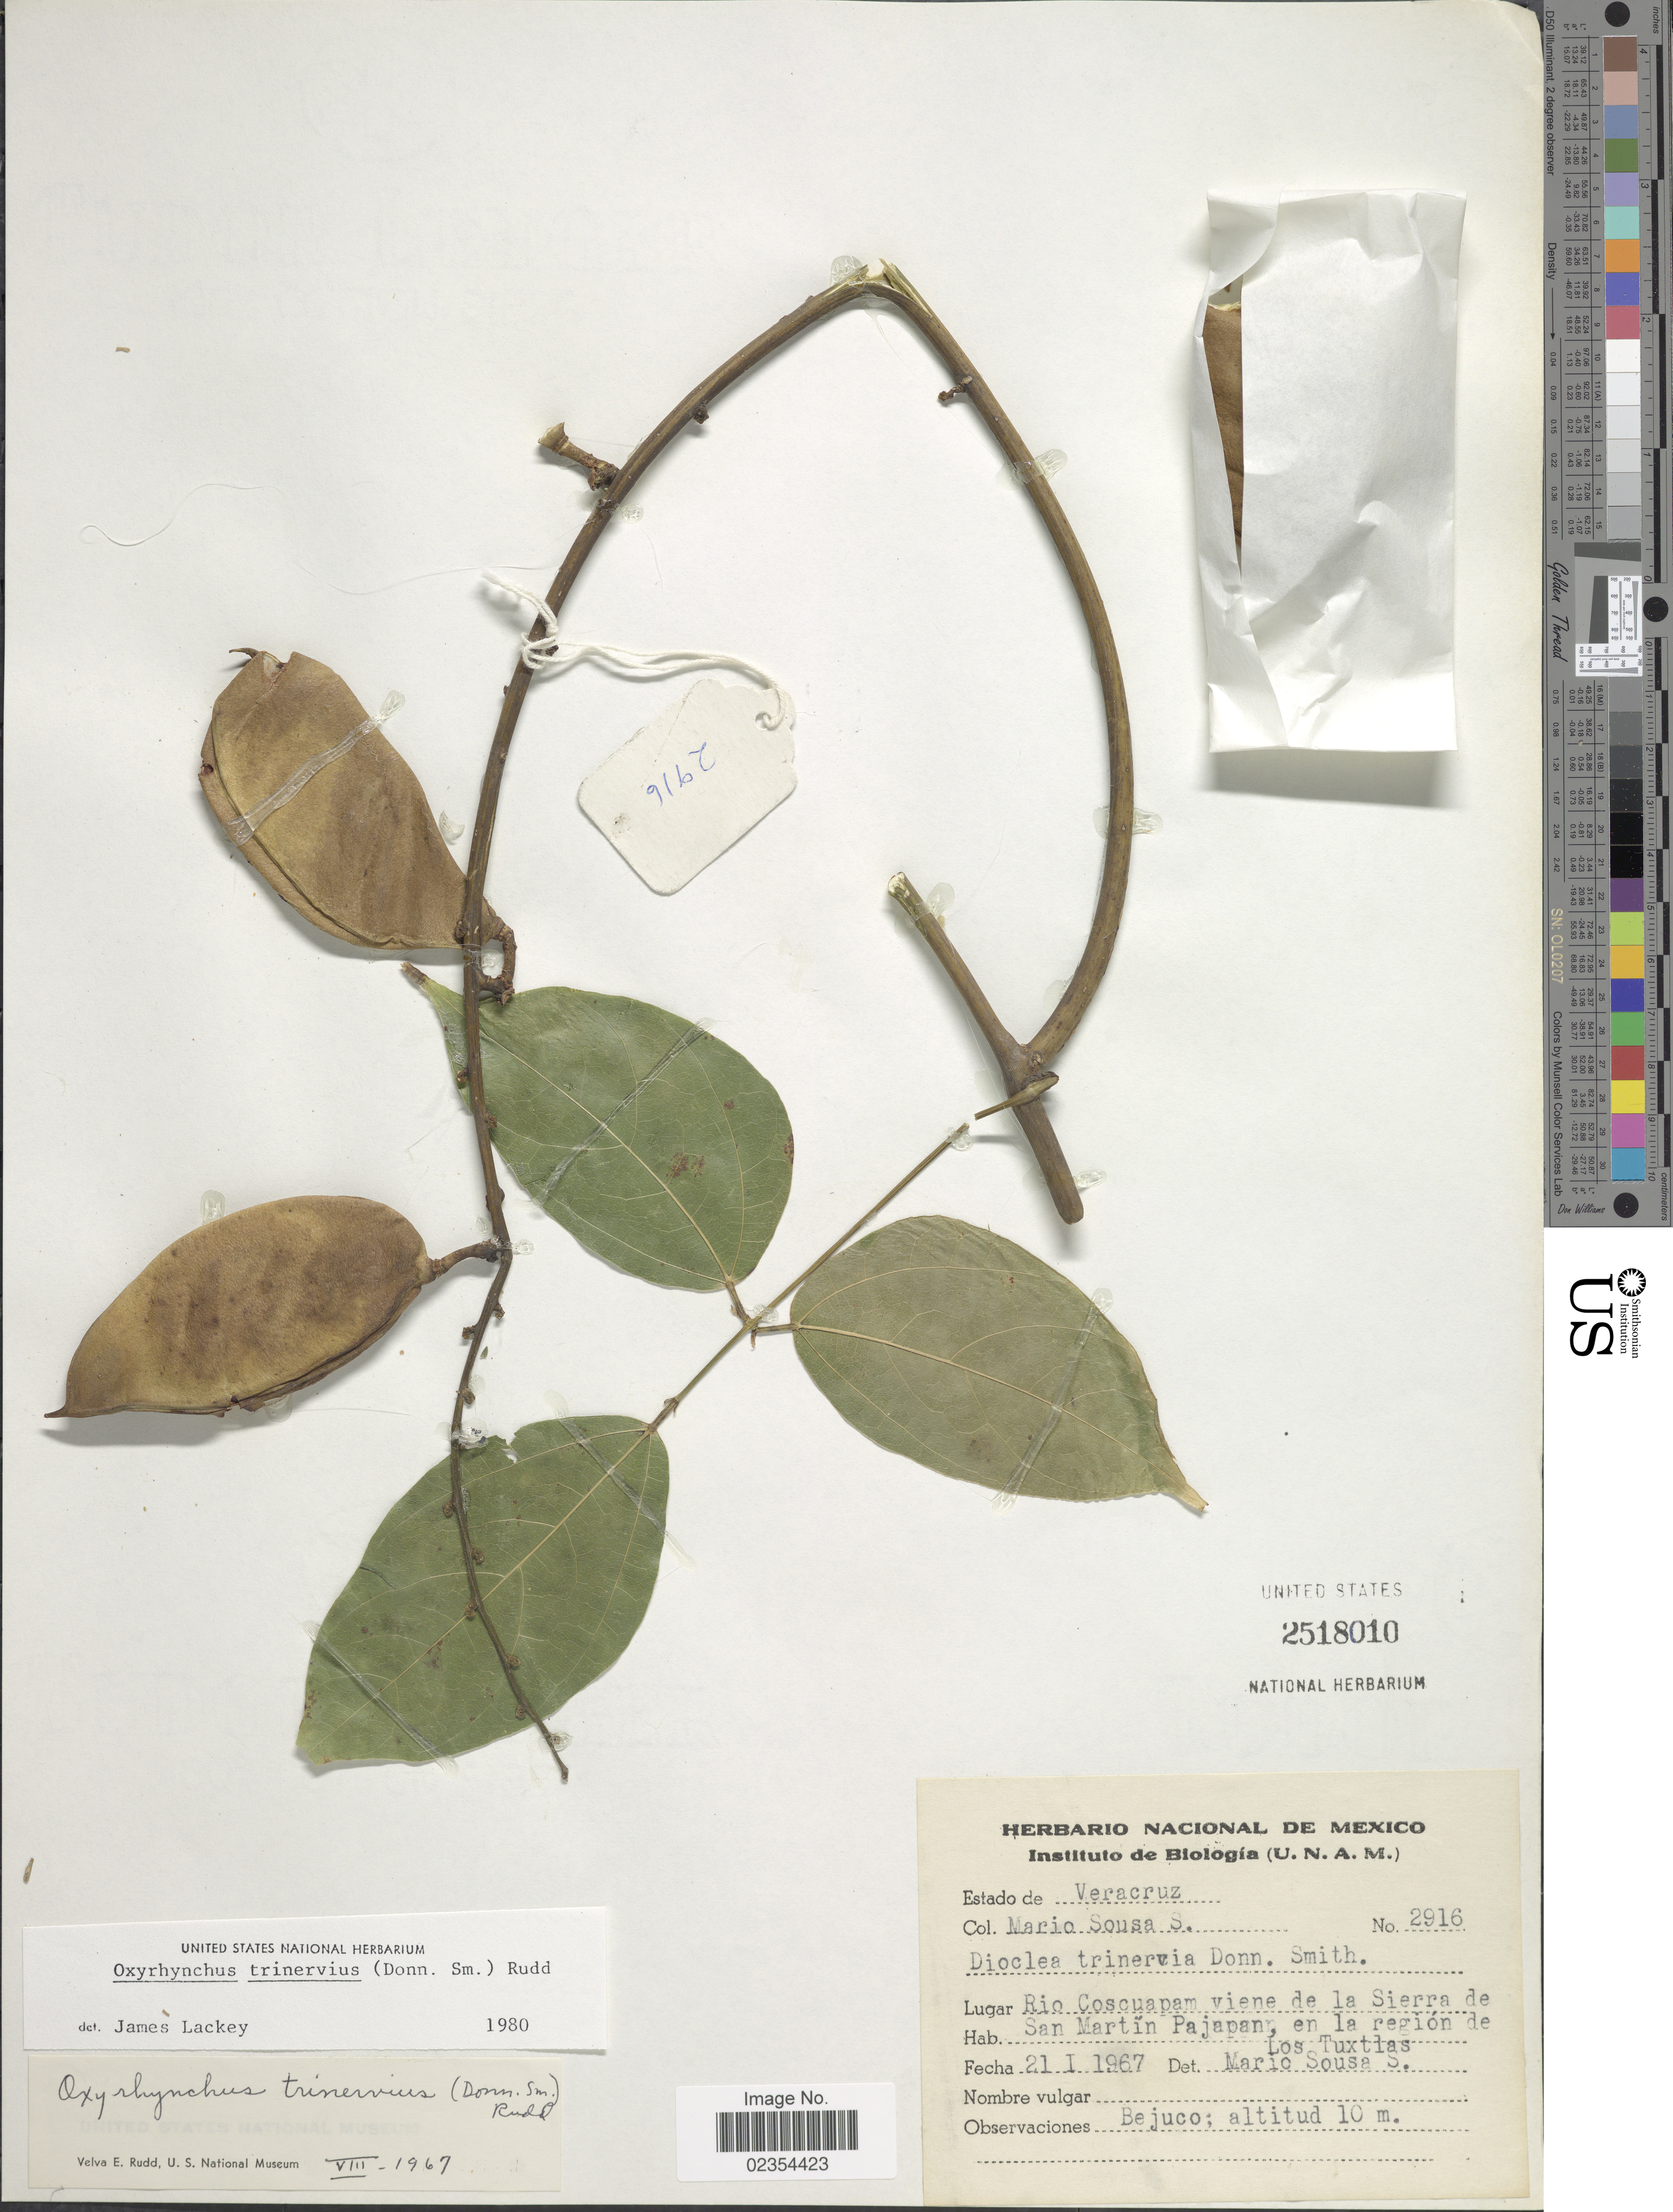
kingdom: Plantae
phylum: Tracheophyta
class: Magnoliopsida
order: Fabales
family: Fabaceae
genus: Oxyrhynchus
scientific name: Oxyrhynchus trinervius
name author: (Donn. Sm.) Rudd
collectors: M. Sousa S.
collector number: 2916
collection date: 1967-01-21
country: Mexico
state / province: Veracruz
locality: Estado de Veracruz, Rio Coscuapam viene de la Sierra de San Martin Pajapan, en la region de Los Tuxtlas.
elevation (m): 10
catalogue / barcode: US 2518010